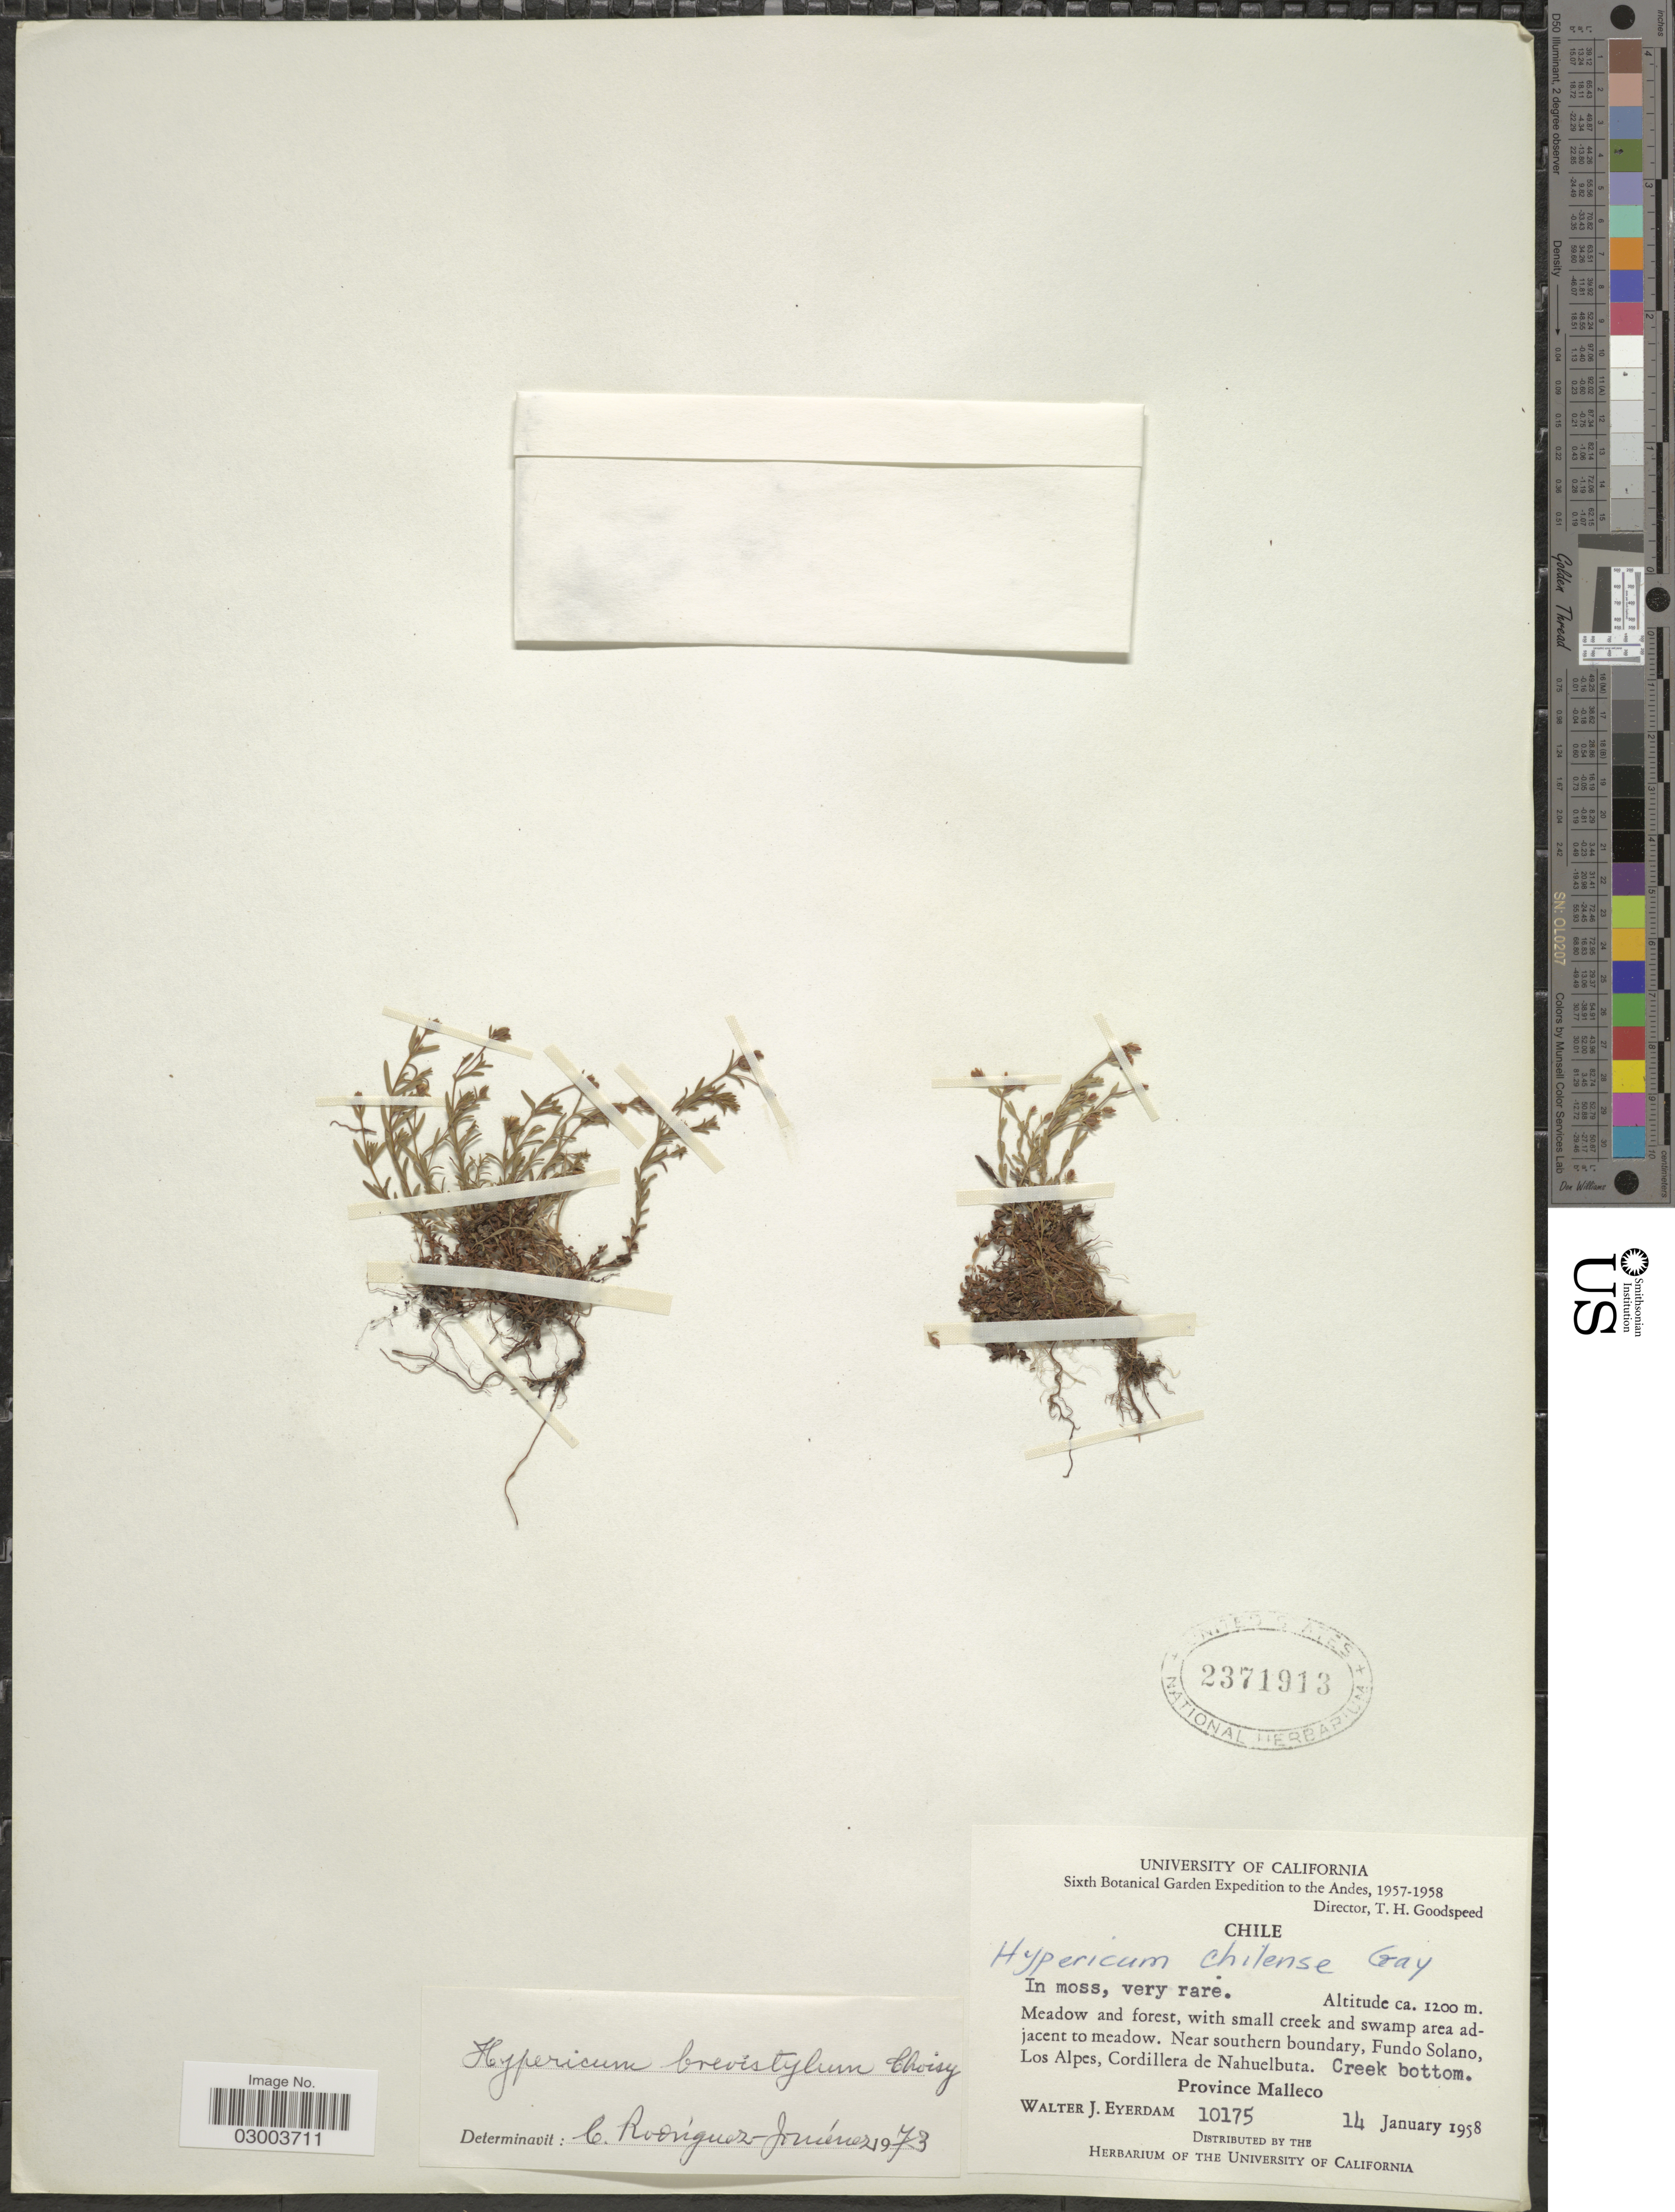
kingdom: Plantae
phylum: Tracheophyta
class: Magnoliopsida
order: Malpighiales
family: Hypericaceae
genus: Hypericum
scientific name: Hypericum caespitosum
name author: Cham. & Schltdl.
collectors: W. J. Eyerdam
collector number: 10175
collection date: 1958-01-14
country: Chile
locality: The Andes, Near southern boundary, Fundo Solano, Los Alpes, Cordillera de Nahuelbata. Creek bottom. Province Malleco.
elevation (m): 1200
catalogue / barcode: US 2371913